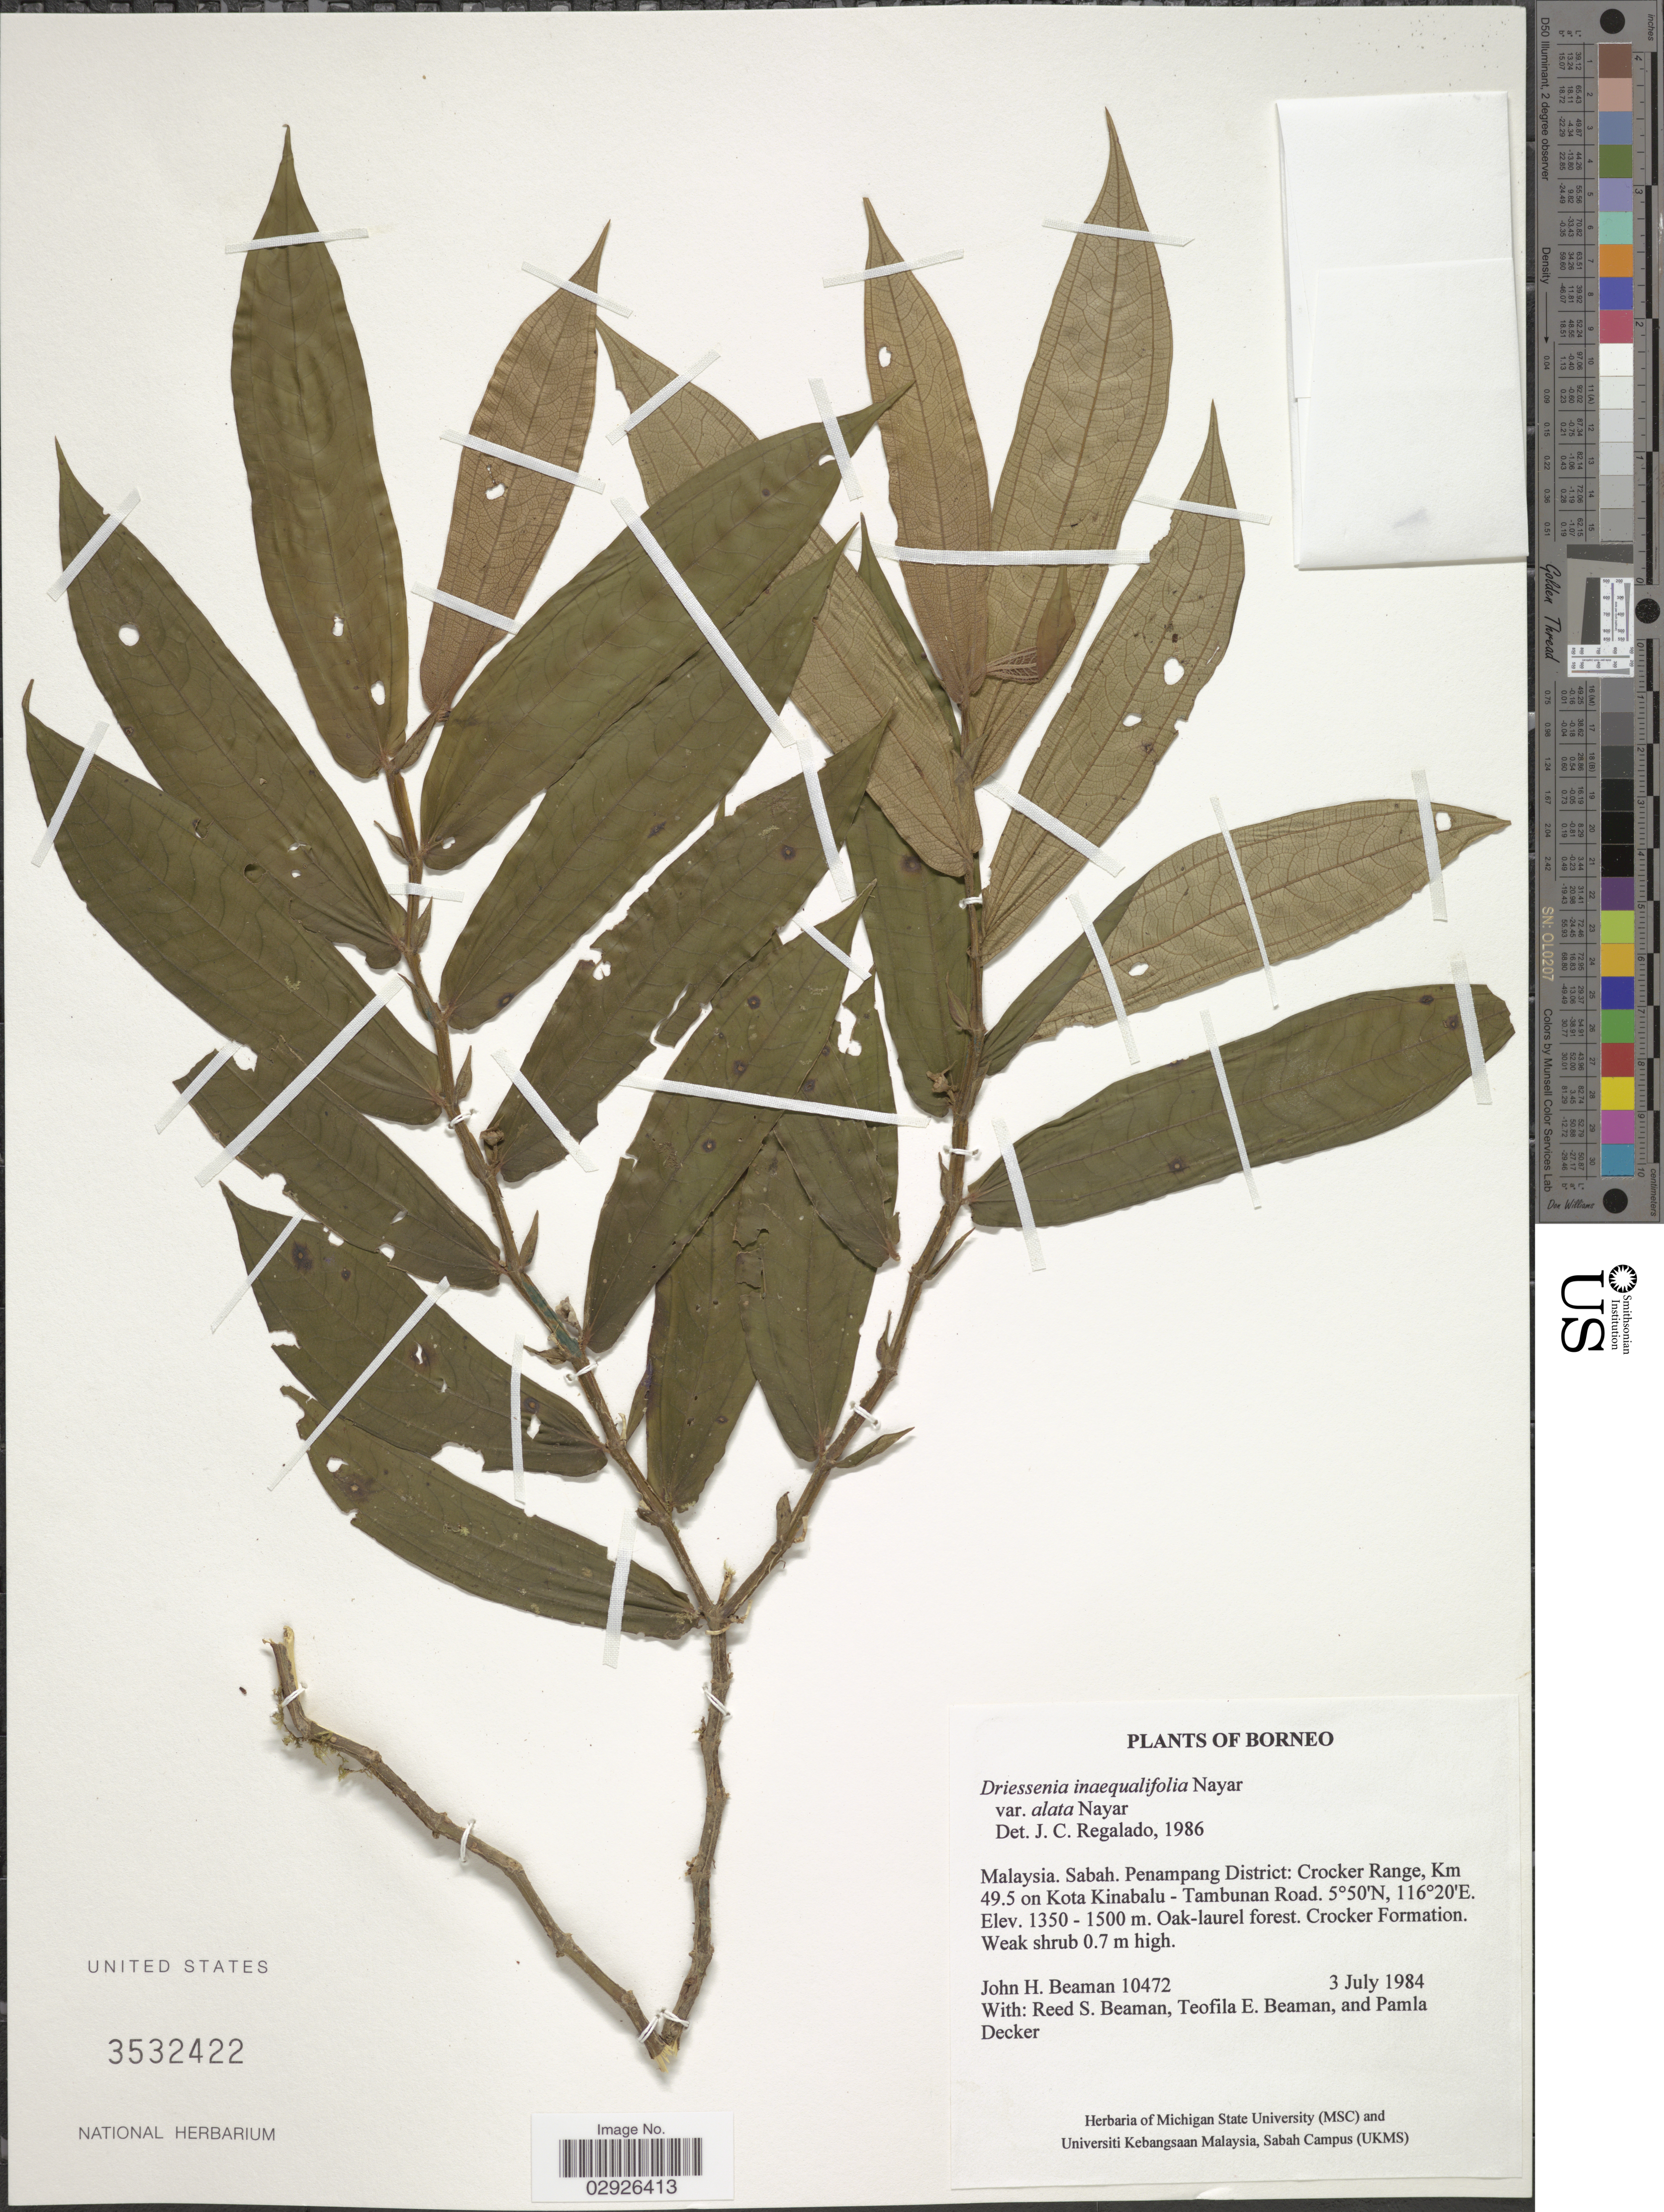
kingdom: Plantae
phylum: Tracheophyta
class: Magnoliopsida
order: Myrtales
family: Melastomataceae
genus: Driessenia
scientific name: Driessenia inaequalifolia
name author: Nayar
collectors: J. H. Beaman, R. S. Beaman, T. E. Beaman & P. Decker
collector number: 10472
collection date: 1984-07-03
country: Malaysia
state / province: Sabah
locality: Borneo, Penampang District: Crocker Range, Km 49.5 on Kota Kinabalu - Tambunan Road.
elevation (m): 1350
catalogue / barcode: US 3532422